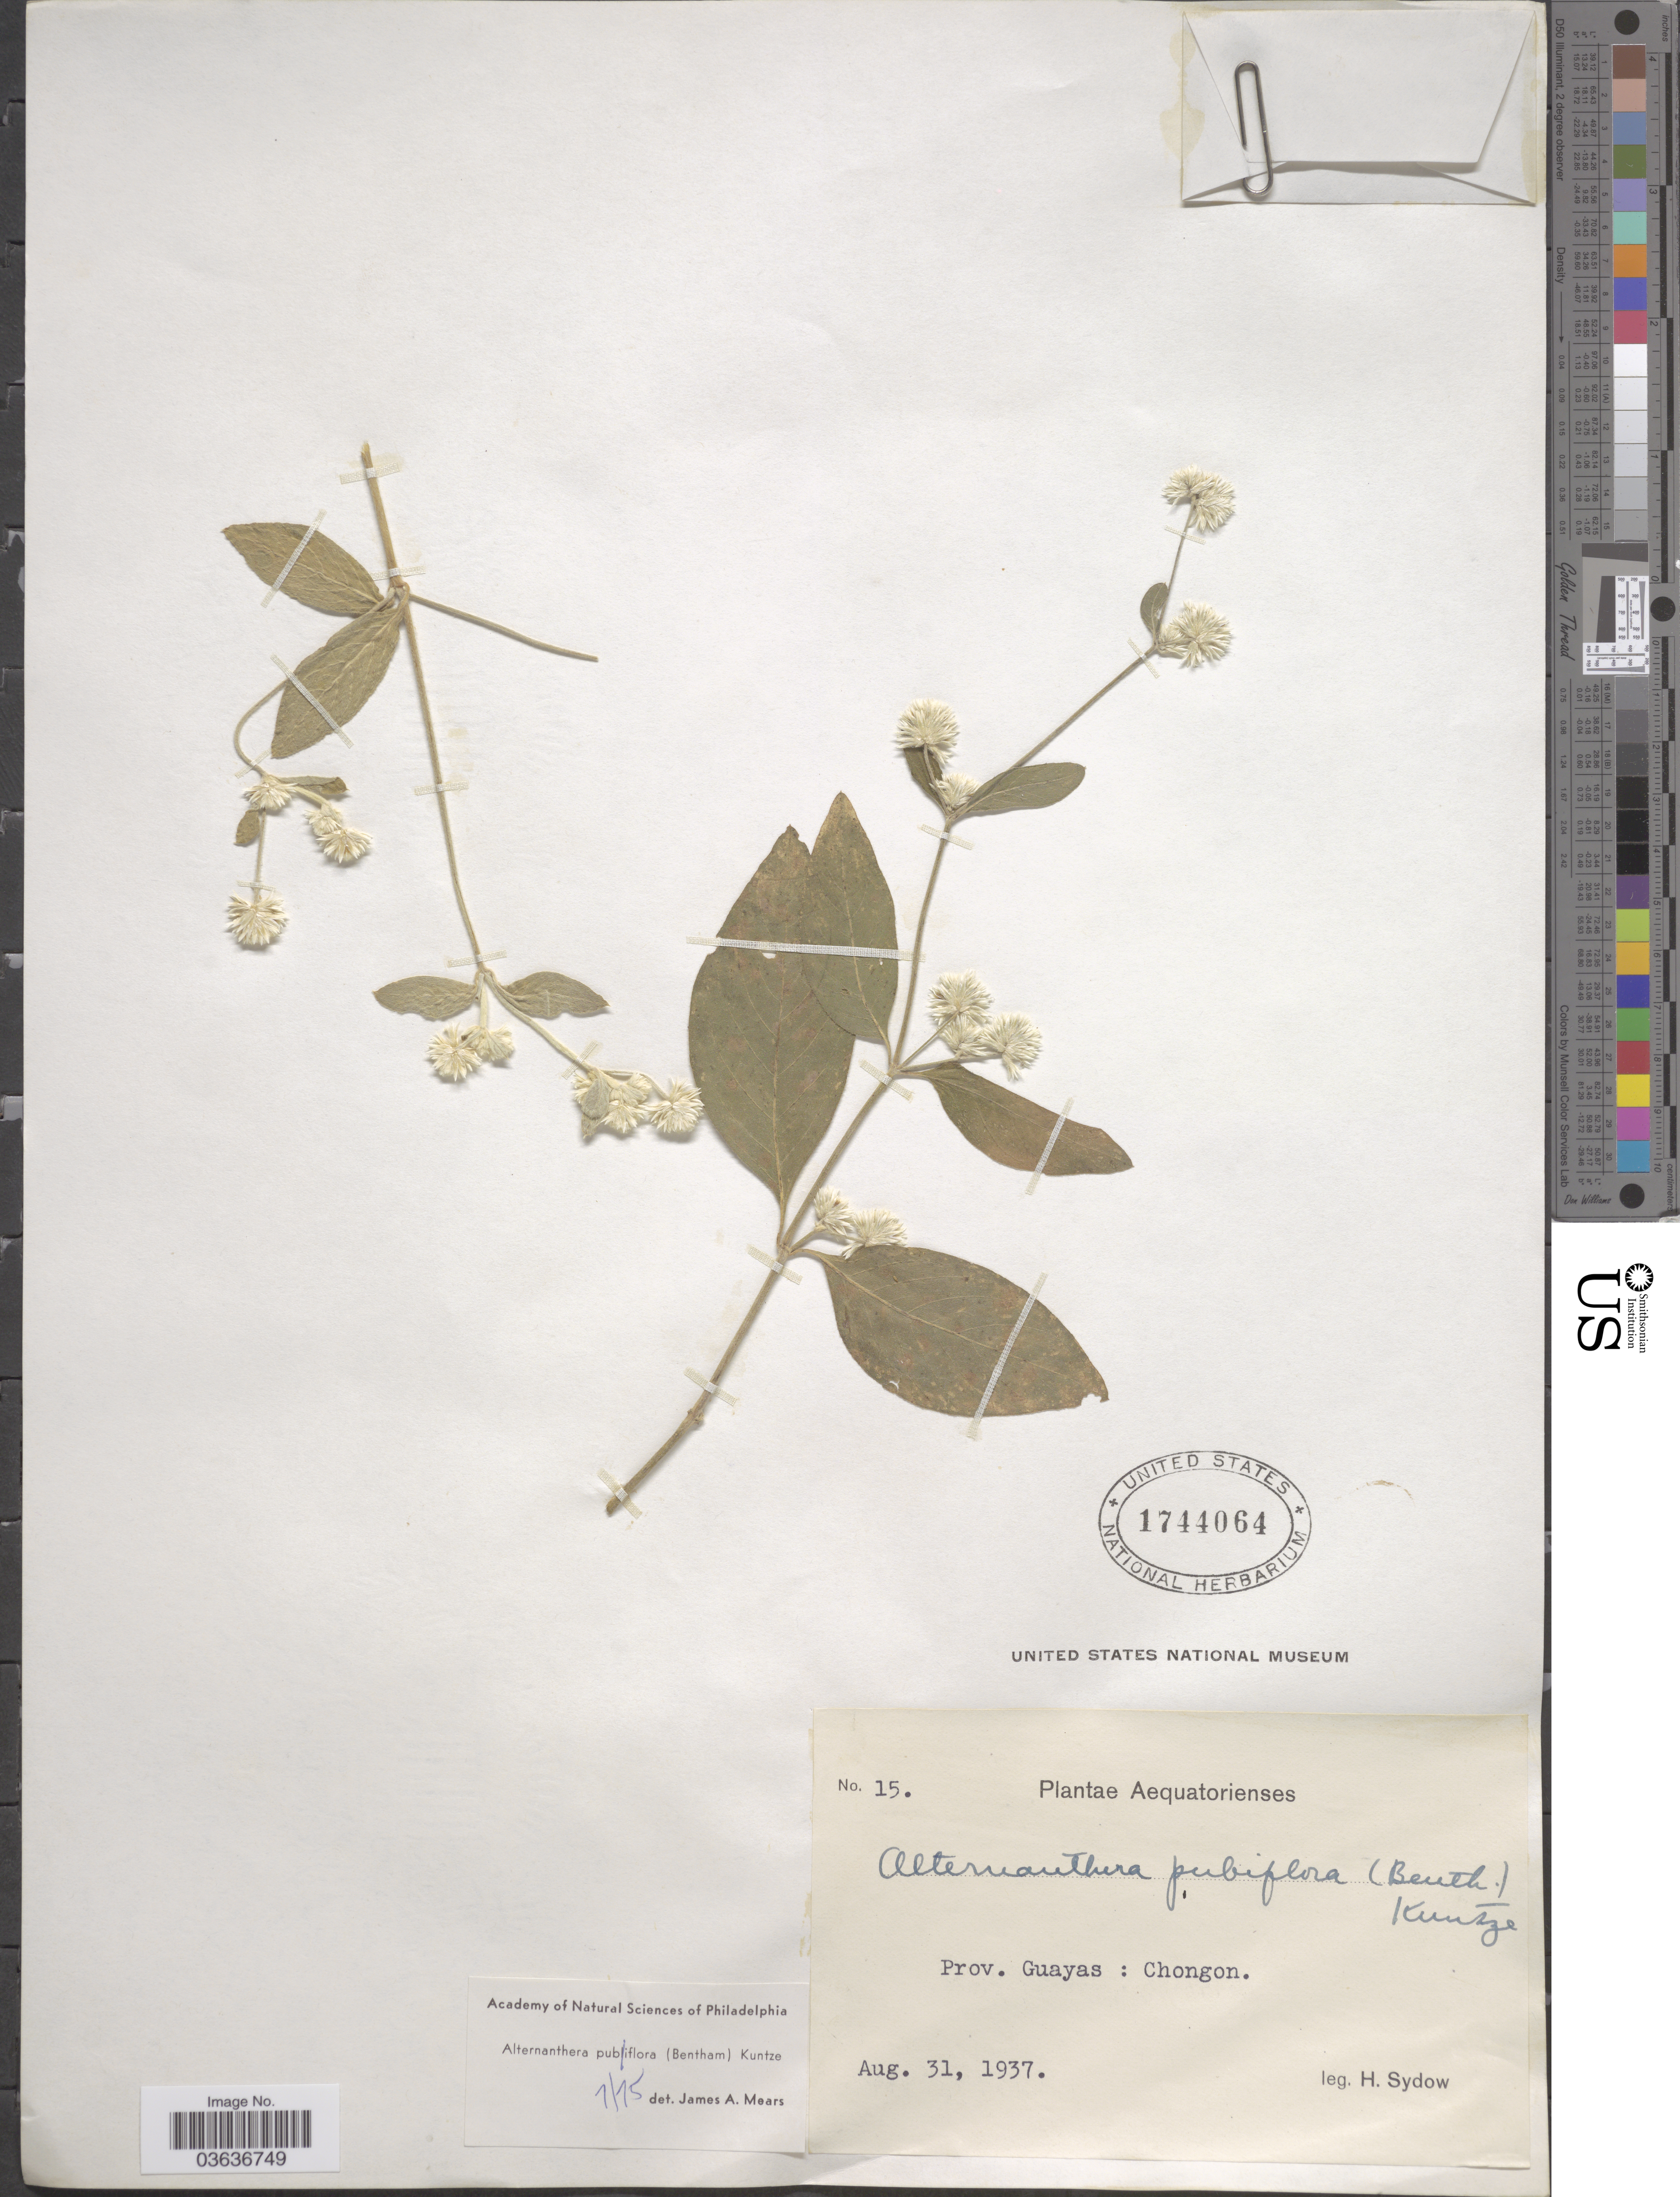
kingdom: Plantae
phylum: Tracheophyta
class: Magnoliopsida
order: Caryophyllales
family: Amaranthaceae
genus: Alternanthera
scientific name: Alternanthera pubiflora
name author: (Benth.) Kuntze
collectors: H. Sydow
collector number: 15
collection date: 1937-08-31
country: Ecuador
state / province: Guayas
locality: Chongon.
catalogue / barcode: US 1744064